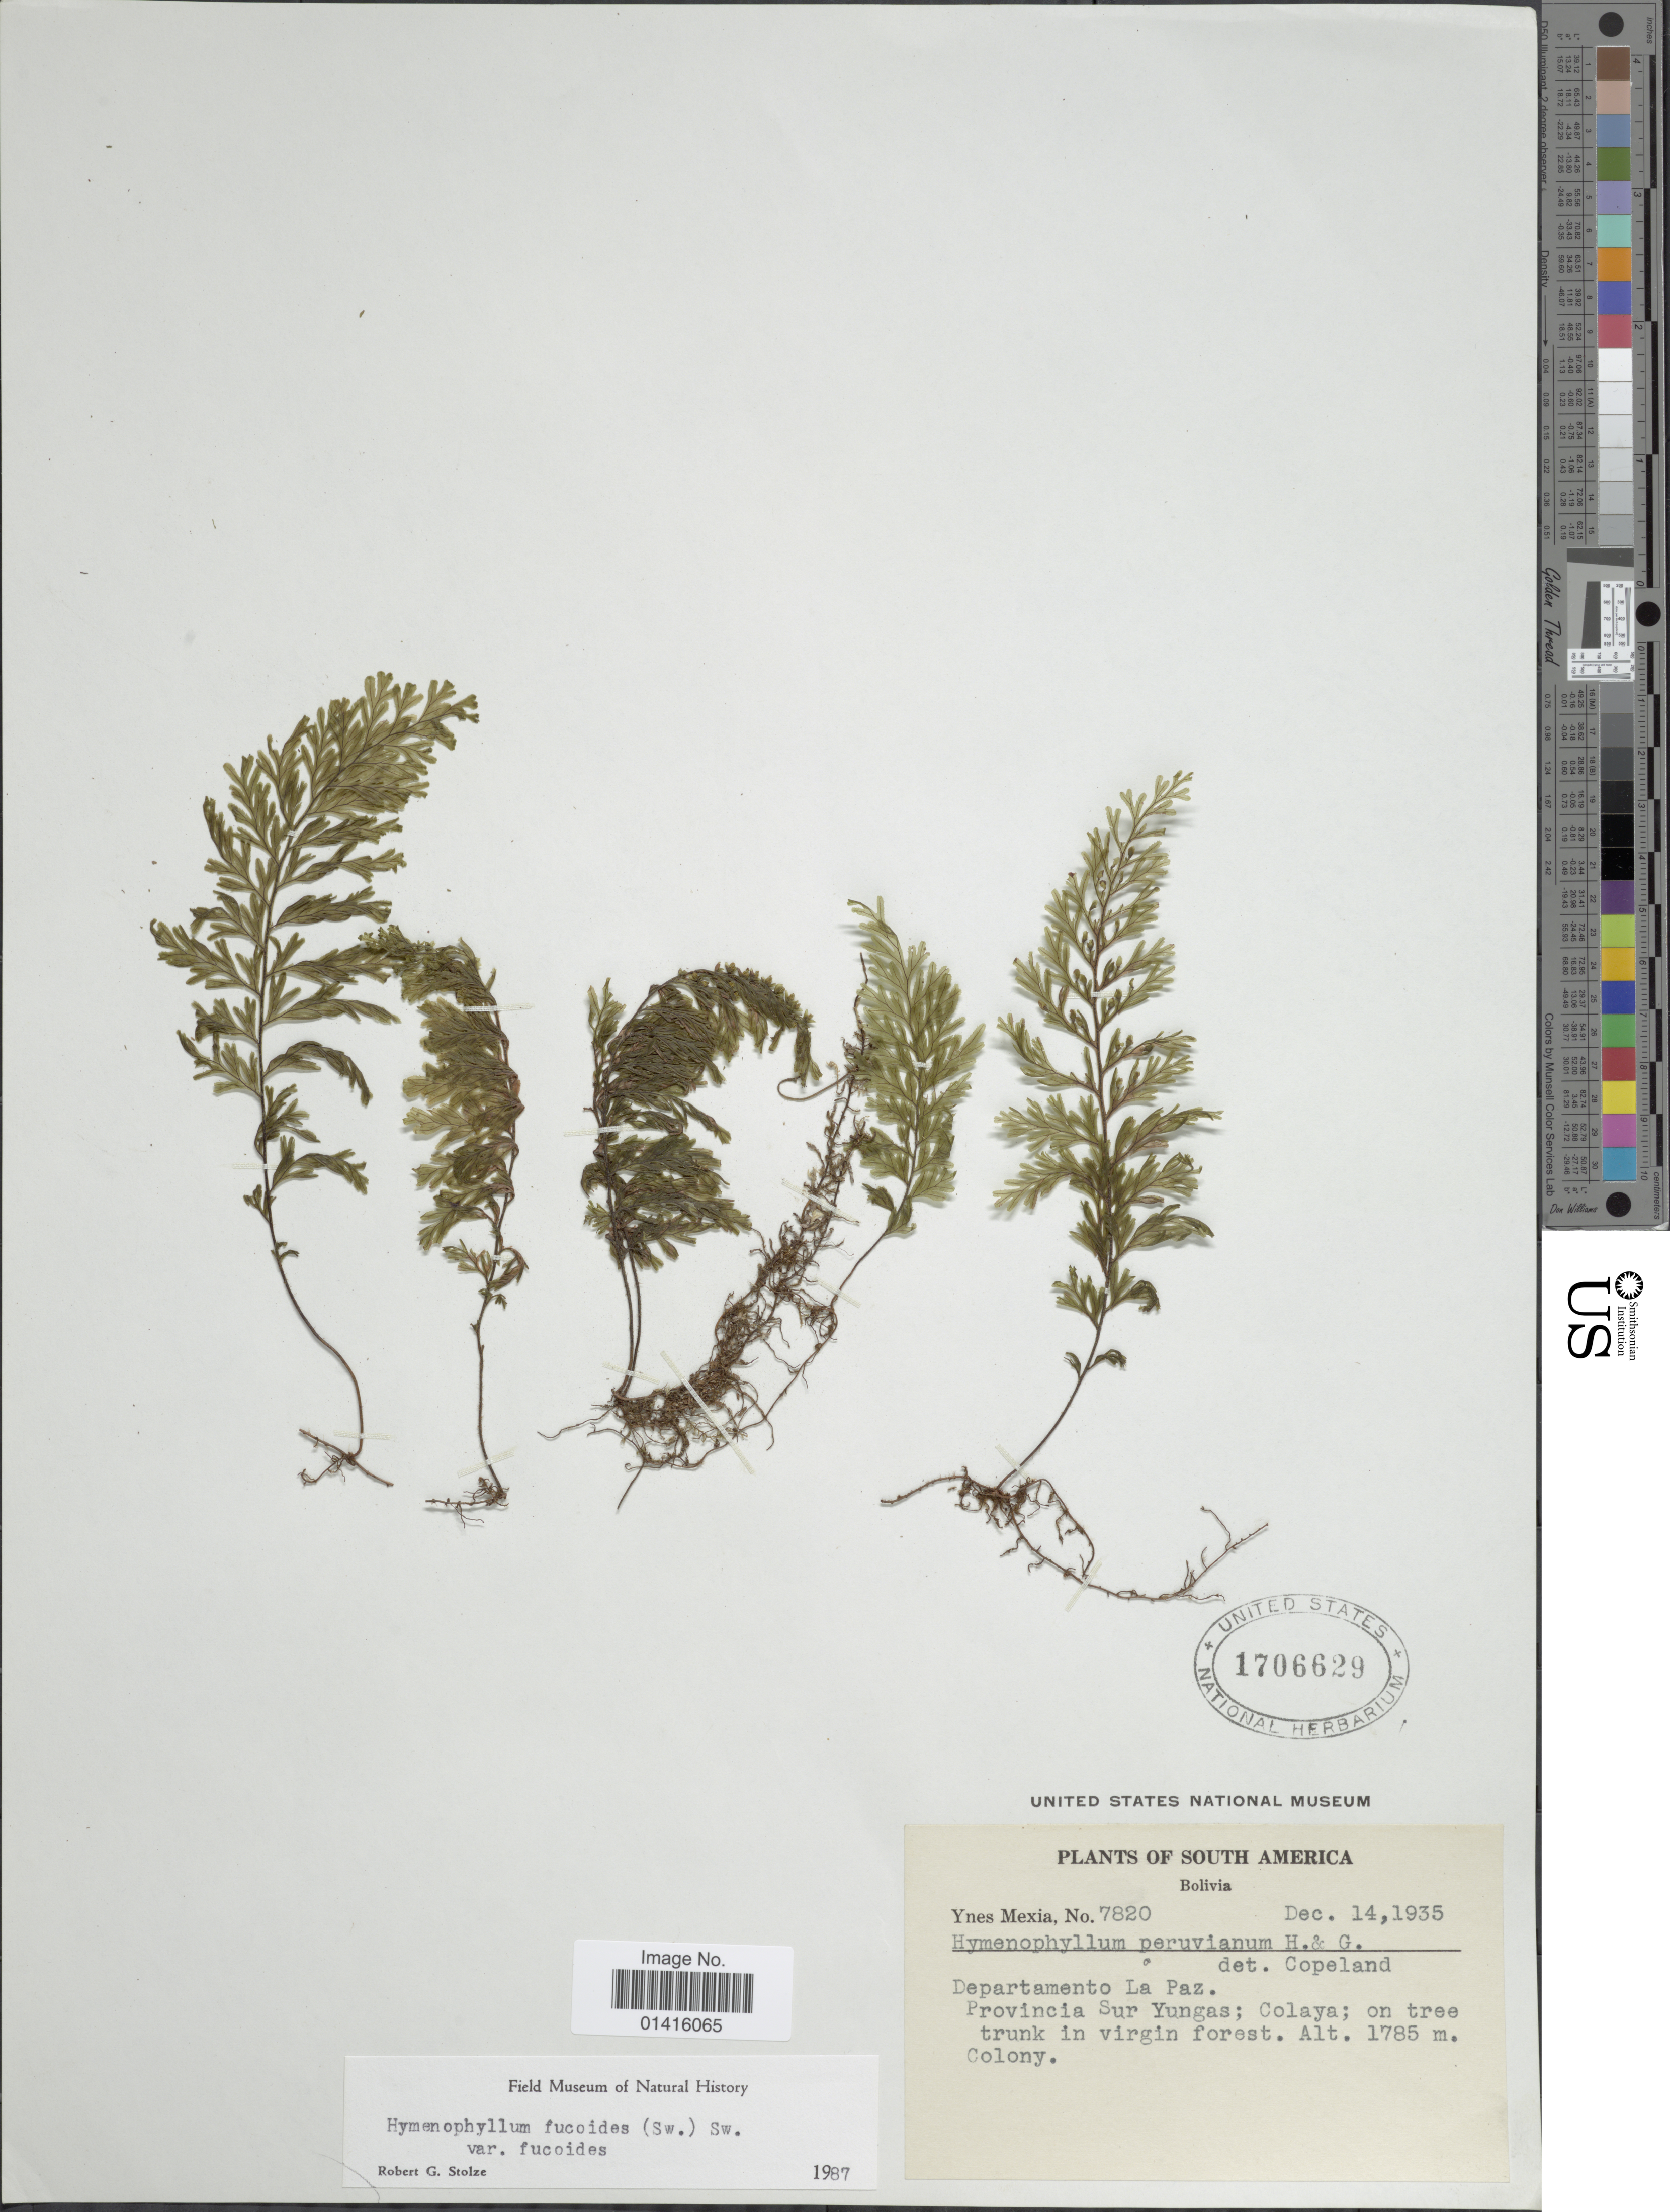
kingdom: Plantae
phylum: Tracheophyta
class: Polypodiopsida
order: Hymenophyllales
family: Hymenophyllaceae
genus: Hymenophyllum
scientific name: Hymenophyllum fucoides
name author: (Sw.) Sw.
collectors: Y. Mexia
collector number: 7820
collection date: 1935-12-14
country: Bolivia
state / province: La Paz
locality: South America, Bolivia, Departamento La Paz, Provincia Sur Yungas; Colaya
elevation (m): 1785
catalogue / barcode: US 1706629